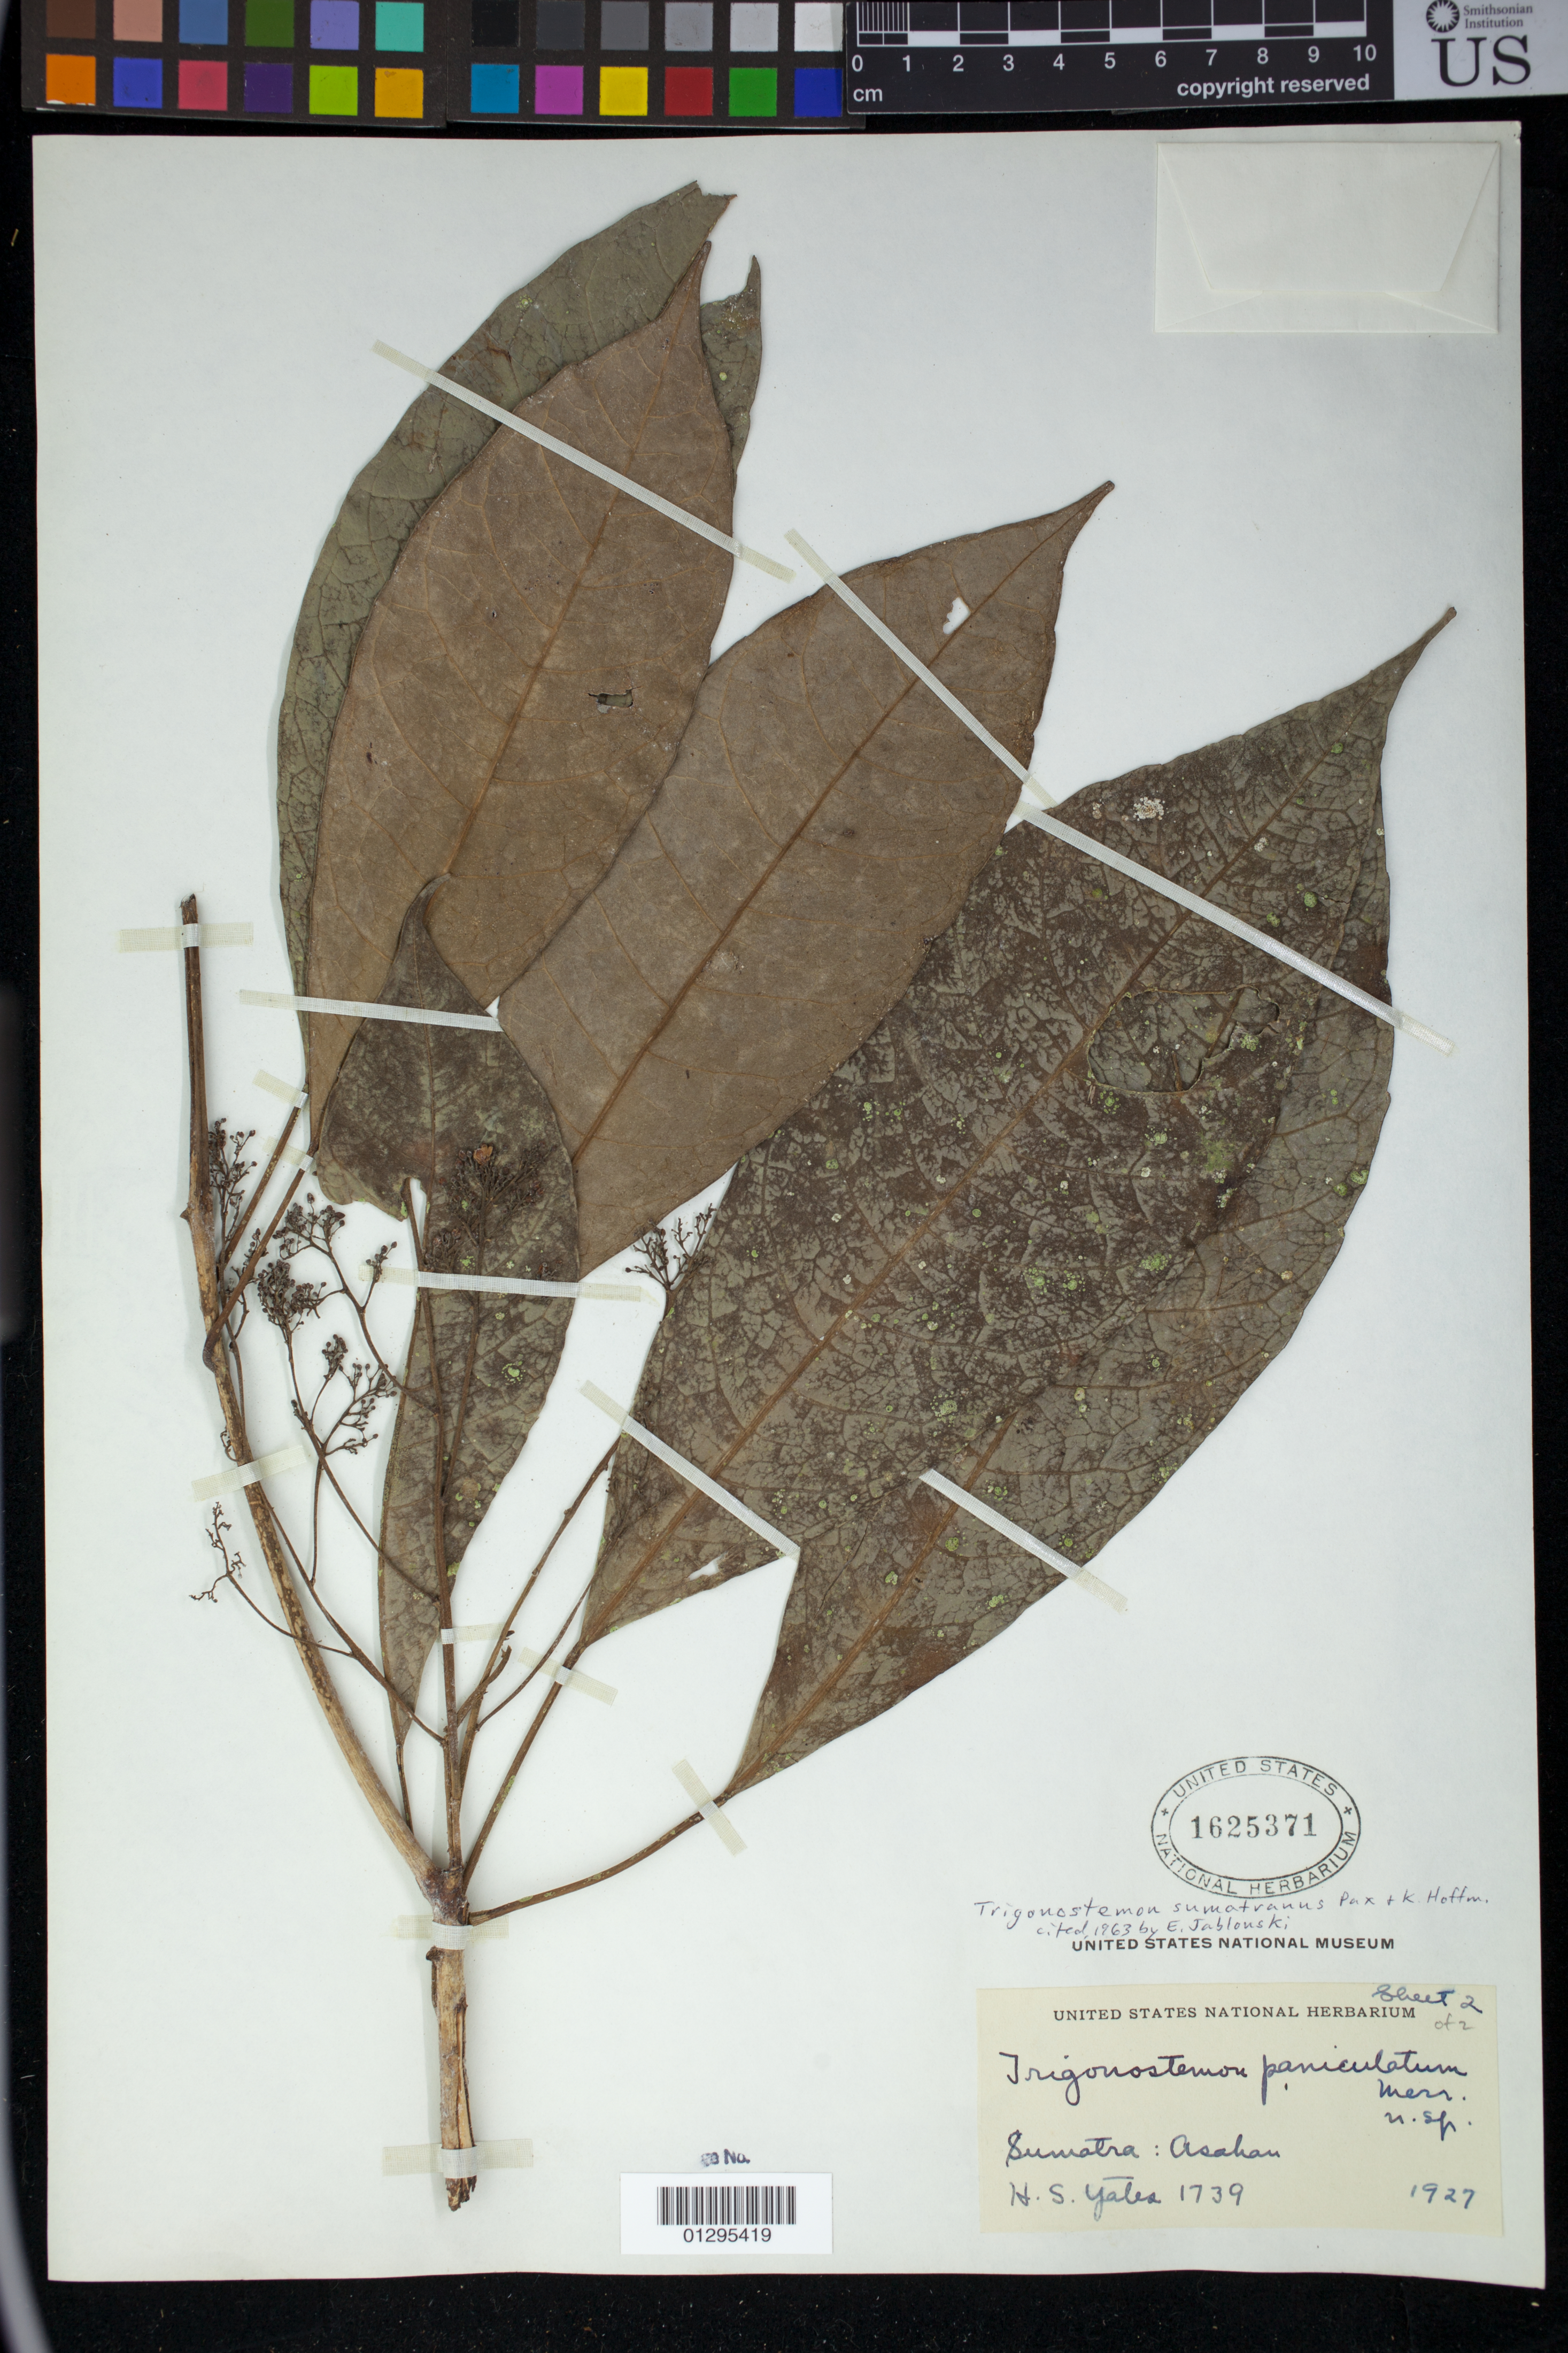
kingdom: Plantae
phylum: Tracheophyta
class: Magnoliopsida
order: Malpighiales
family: Euphorbiaceae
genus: Trigonostemon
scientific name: Trigonostemon sumatranus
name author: Pax & K. Hoffm.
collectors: H. S. Yates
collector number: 1739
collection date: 1927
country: Indonesia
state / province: Sumatra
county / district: Sumatera Utara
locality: Sumatra: Asahan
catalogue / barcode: US 1625371